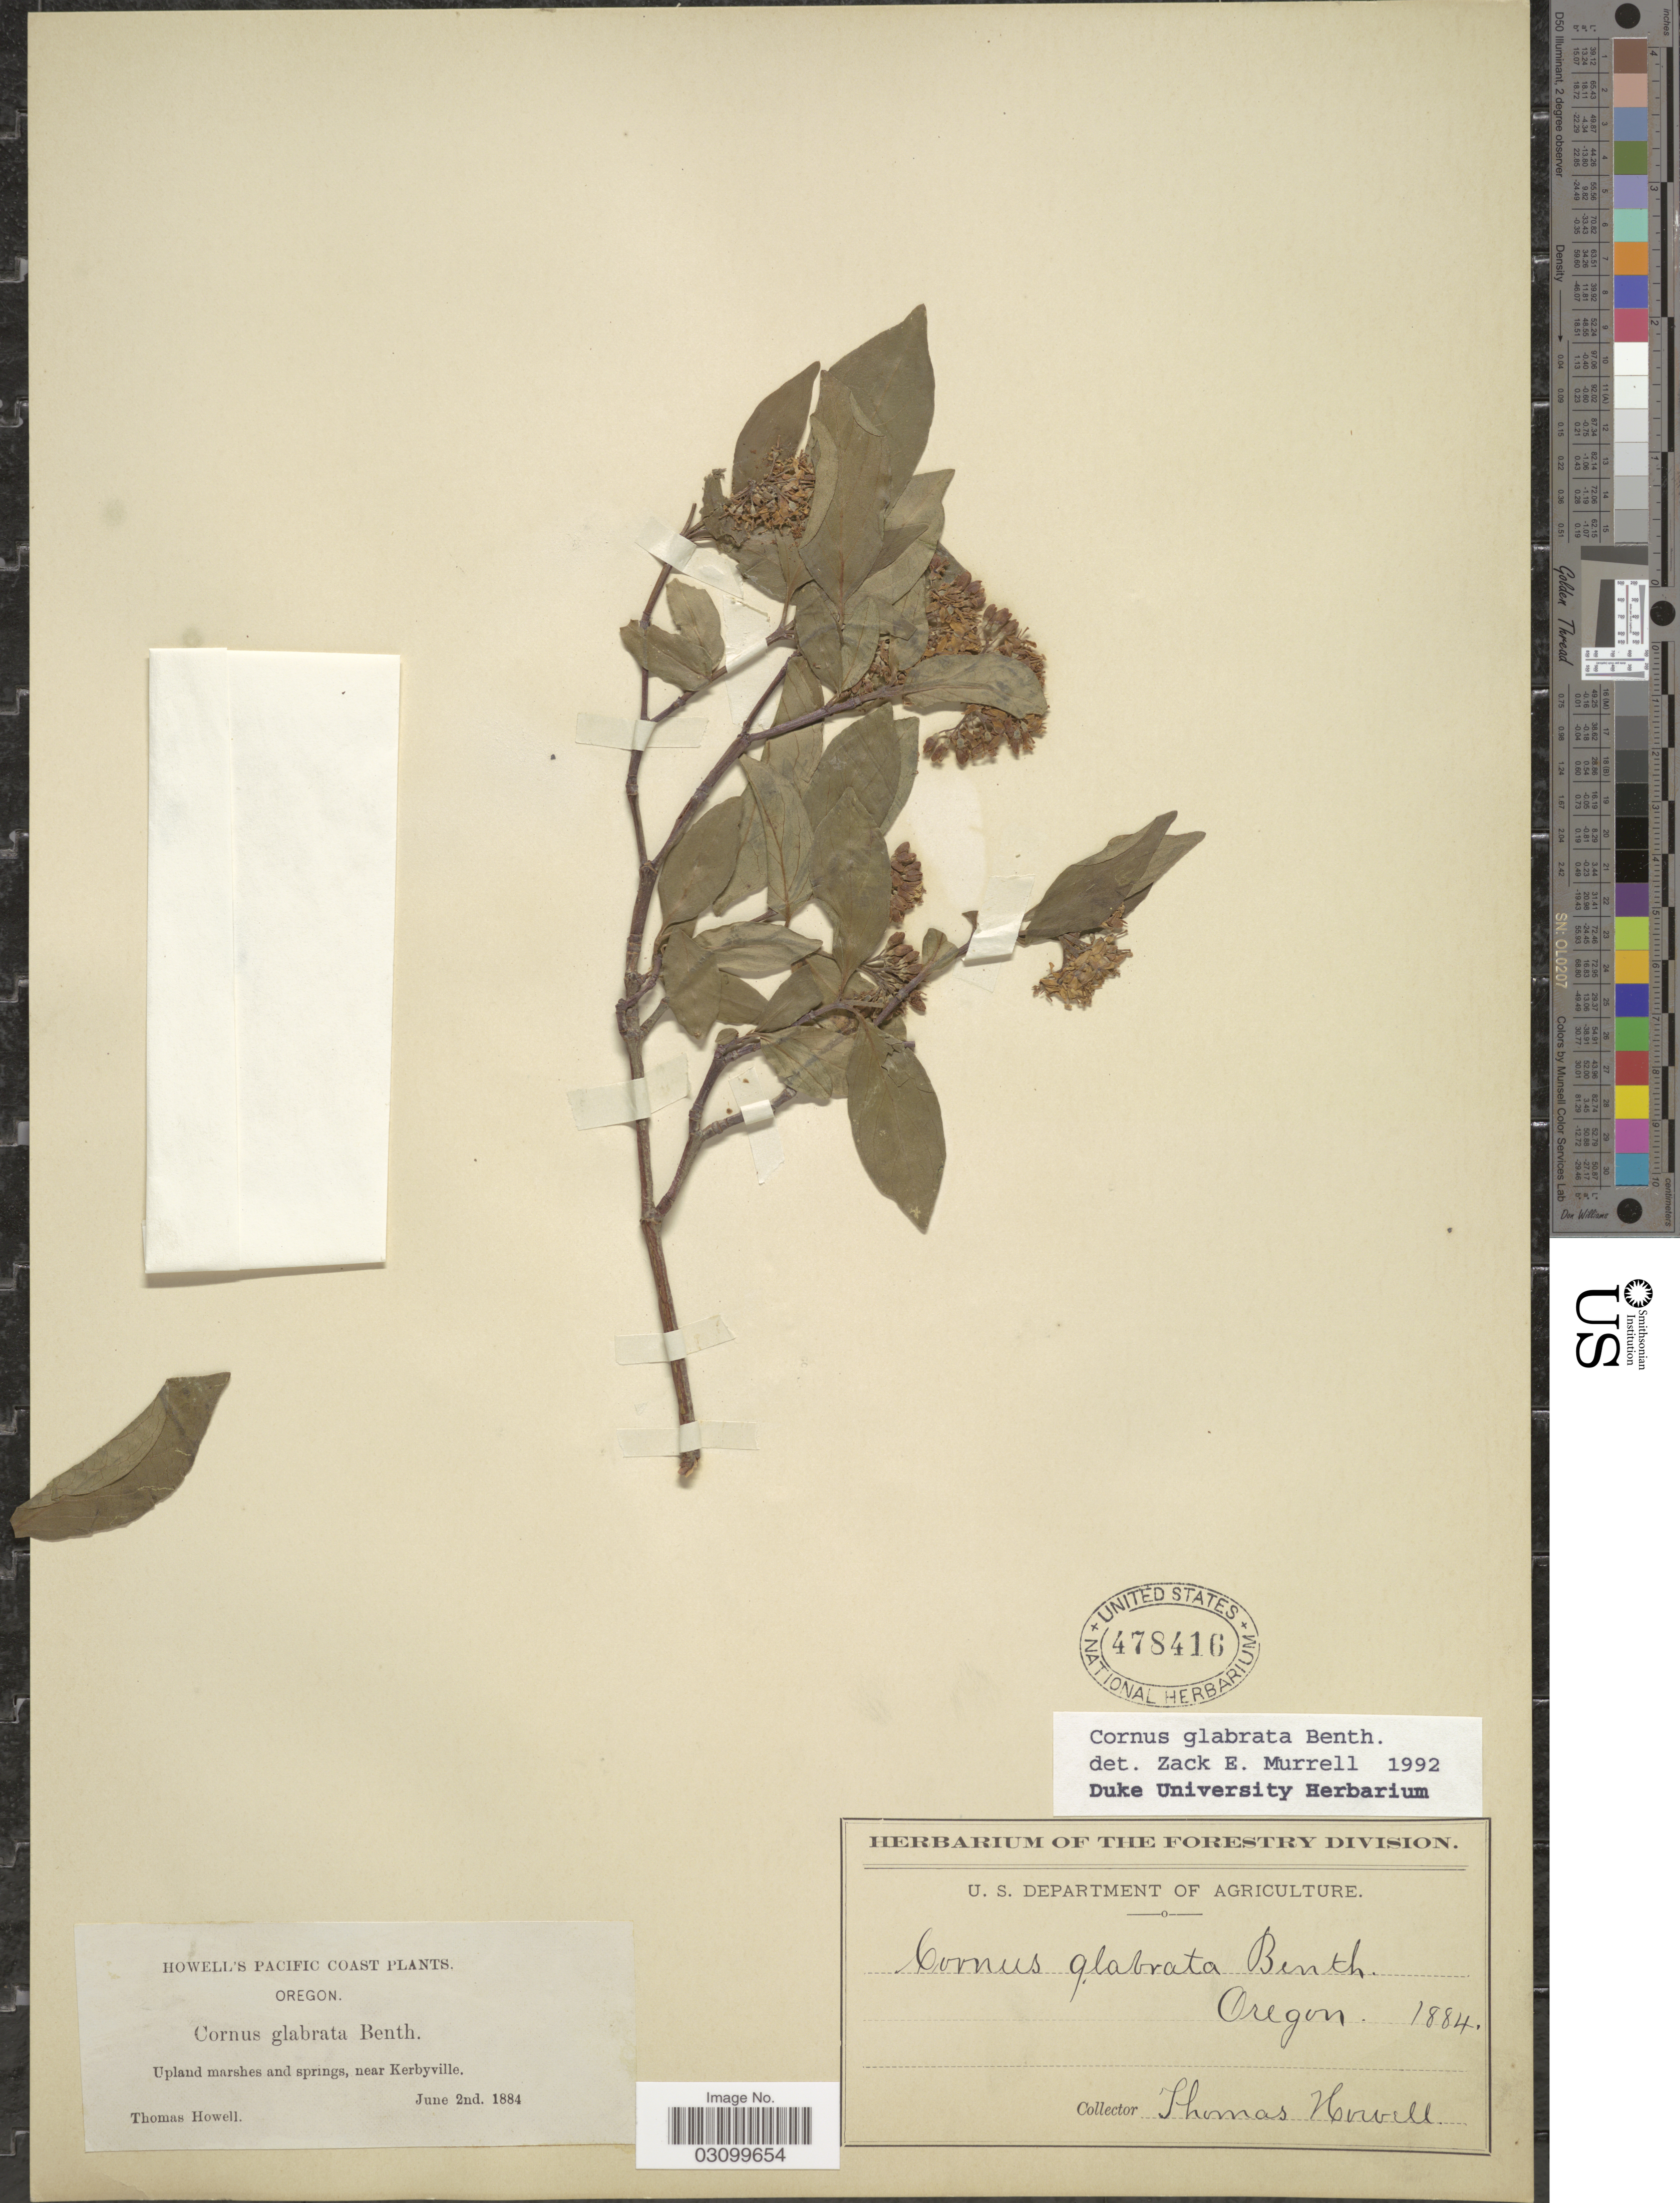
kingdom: Plantae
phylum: Tracheophyta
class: Magnoliopsida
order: Cornales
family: Cornaceae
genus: Cornus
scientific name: Cornus glabrata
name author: Benth.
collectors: T. Howell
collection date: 1884-06-02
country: United States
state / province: Oregon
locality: Pacific Coast. Upland marshes and springs, near Kerbyville.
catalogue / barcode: US 478416